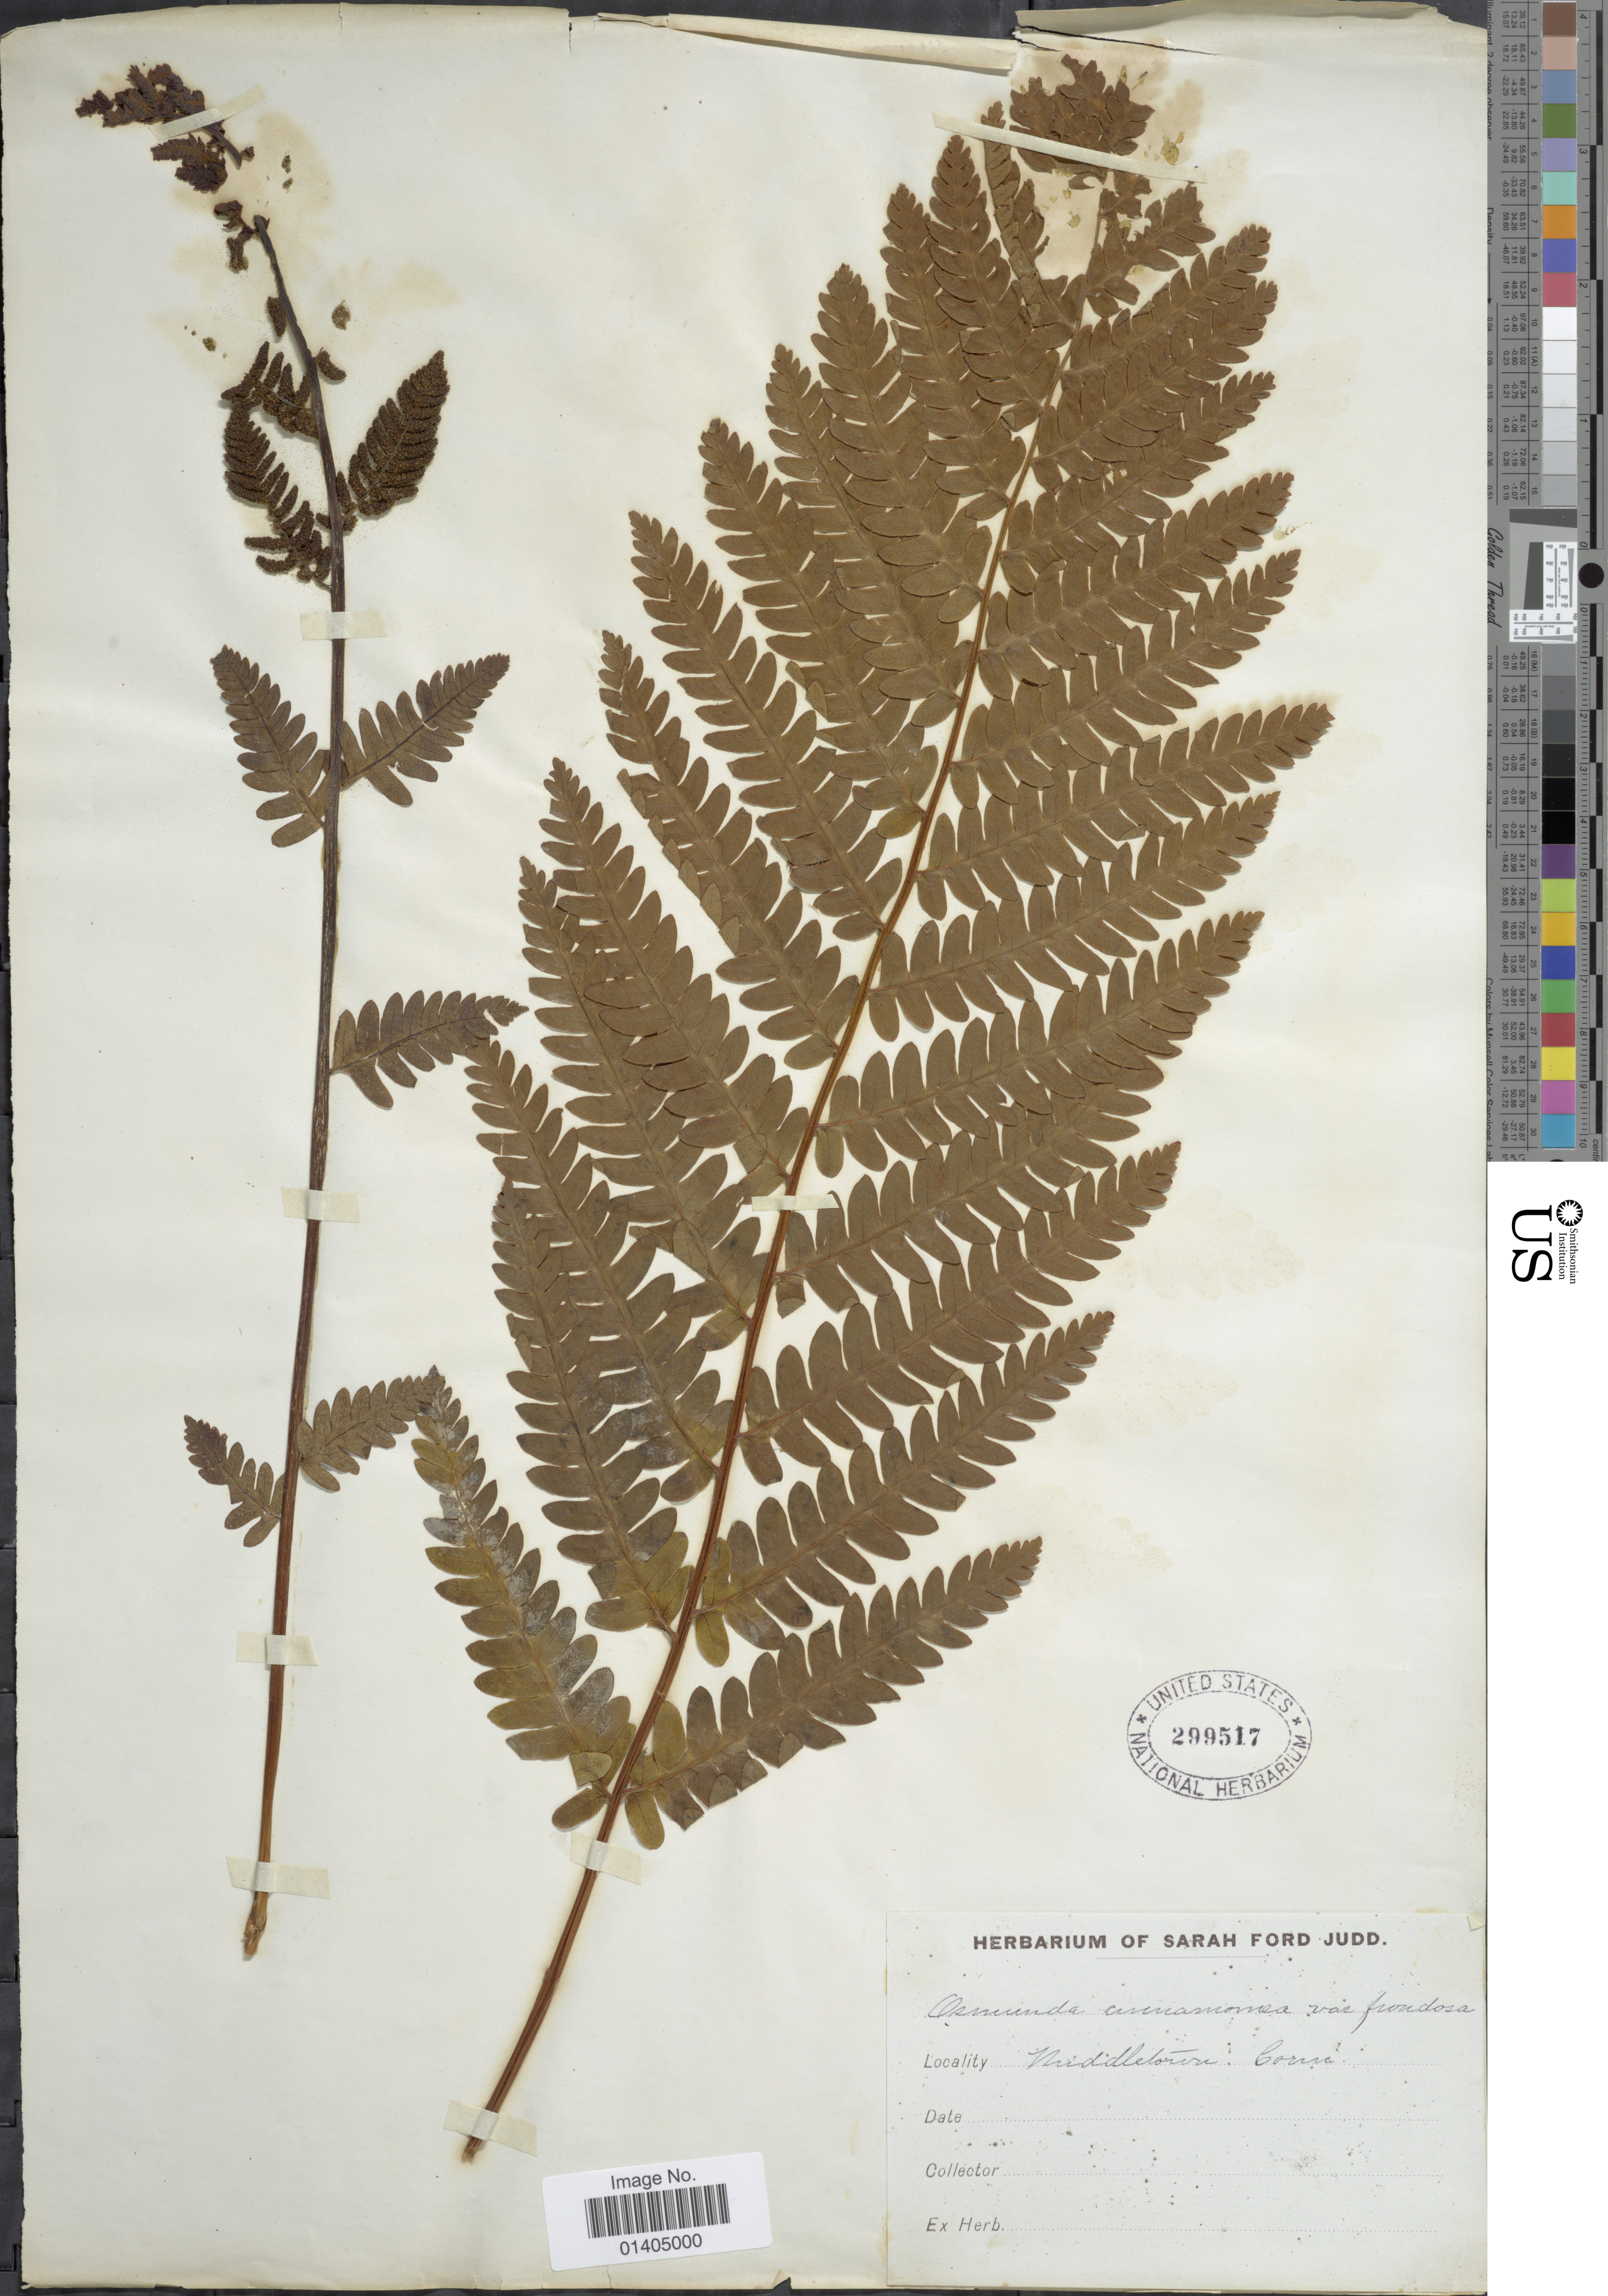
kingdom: Plantae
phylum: Tracheophyta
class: Polypodiopsida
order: Osmundales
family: Osmundaceae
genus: Osmundastrum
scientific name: Osmundastrum cinnamomeum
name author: (L.) C. Presl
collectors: S. Judd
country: United States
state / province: Connecticut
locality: Middletown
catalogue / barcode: US 299517